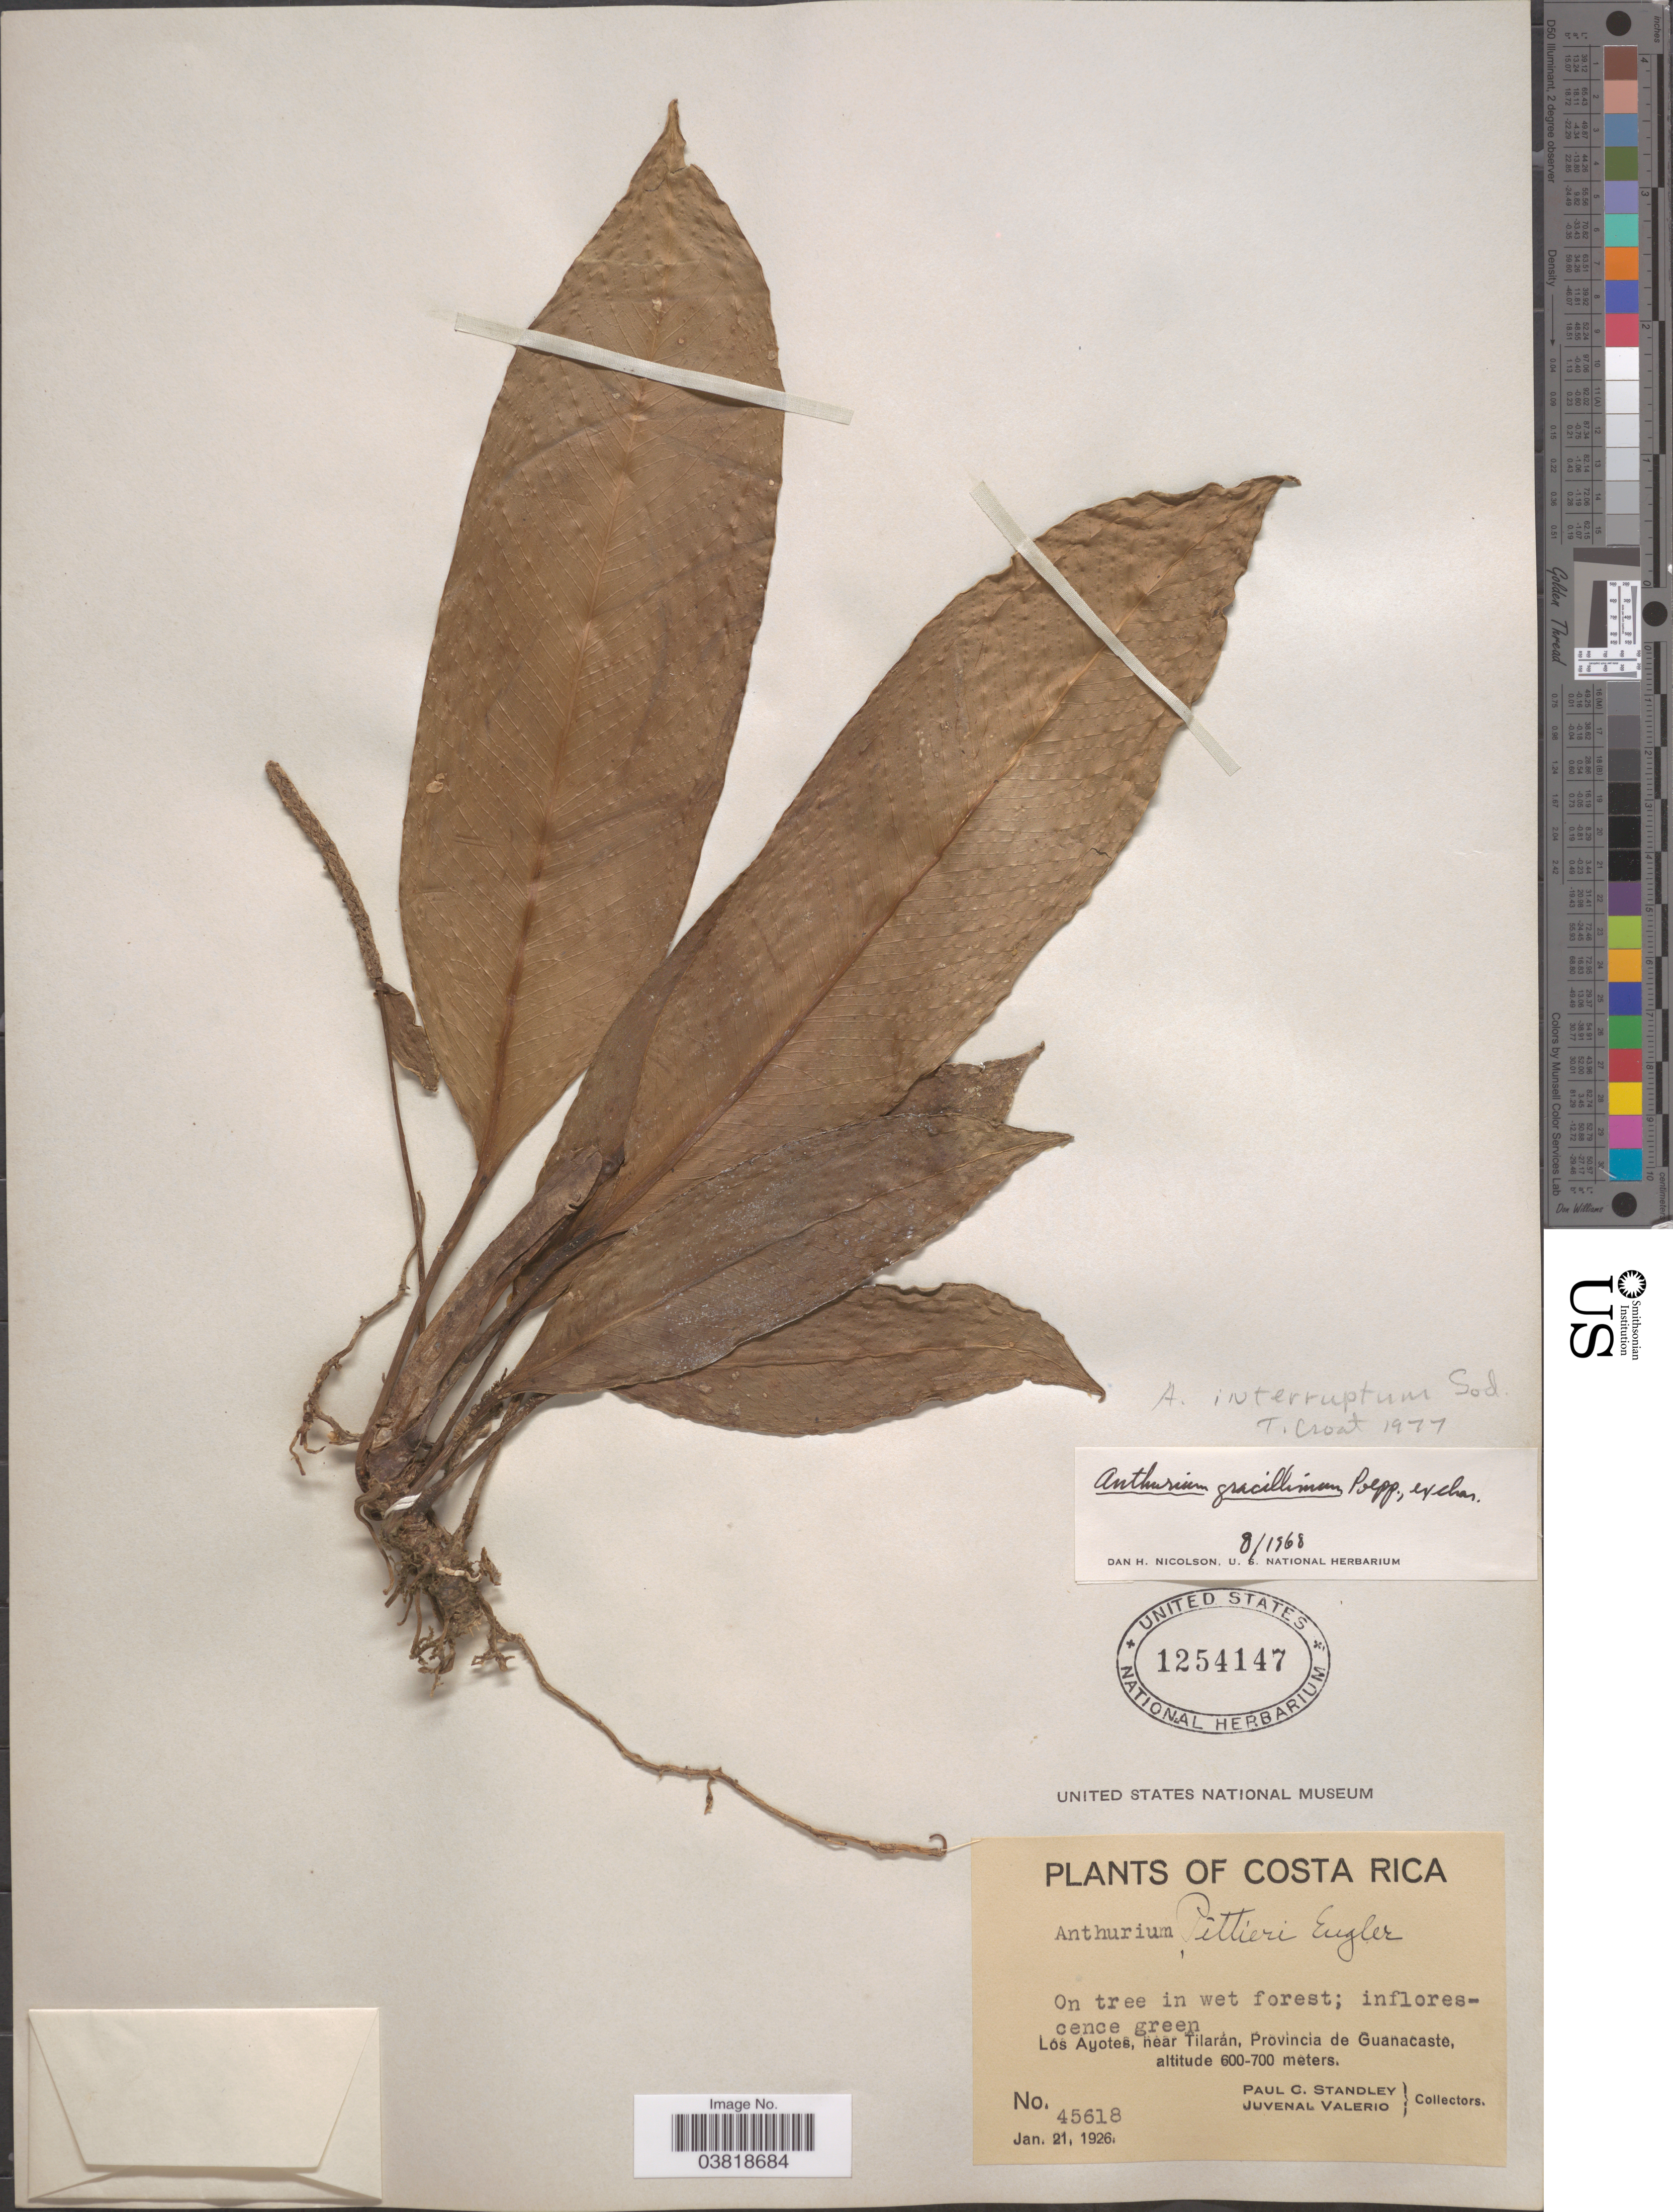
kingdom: Plantae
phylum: Tracheophyta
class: Liliopsida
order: Alismatales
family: Araceae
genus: Anthurium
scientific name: Anthurium interruptum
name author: Sodiro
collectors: P. C. Standley & J. Valerio R.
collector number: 45618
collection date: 1926-01-21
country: Costa Rica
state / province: Guanacaste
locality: Los Ayotes, near Tilarán.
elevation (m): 600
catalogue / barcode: US 1254147